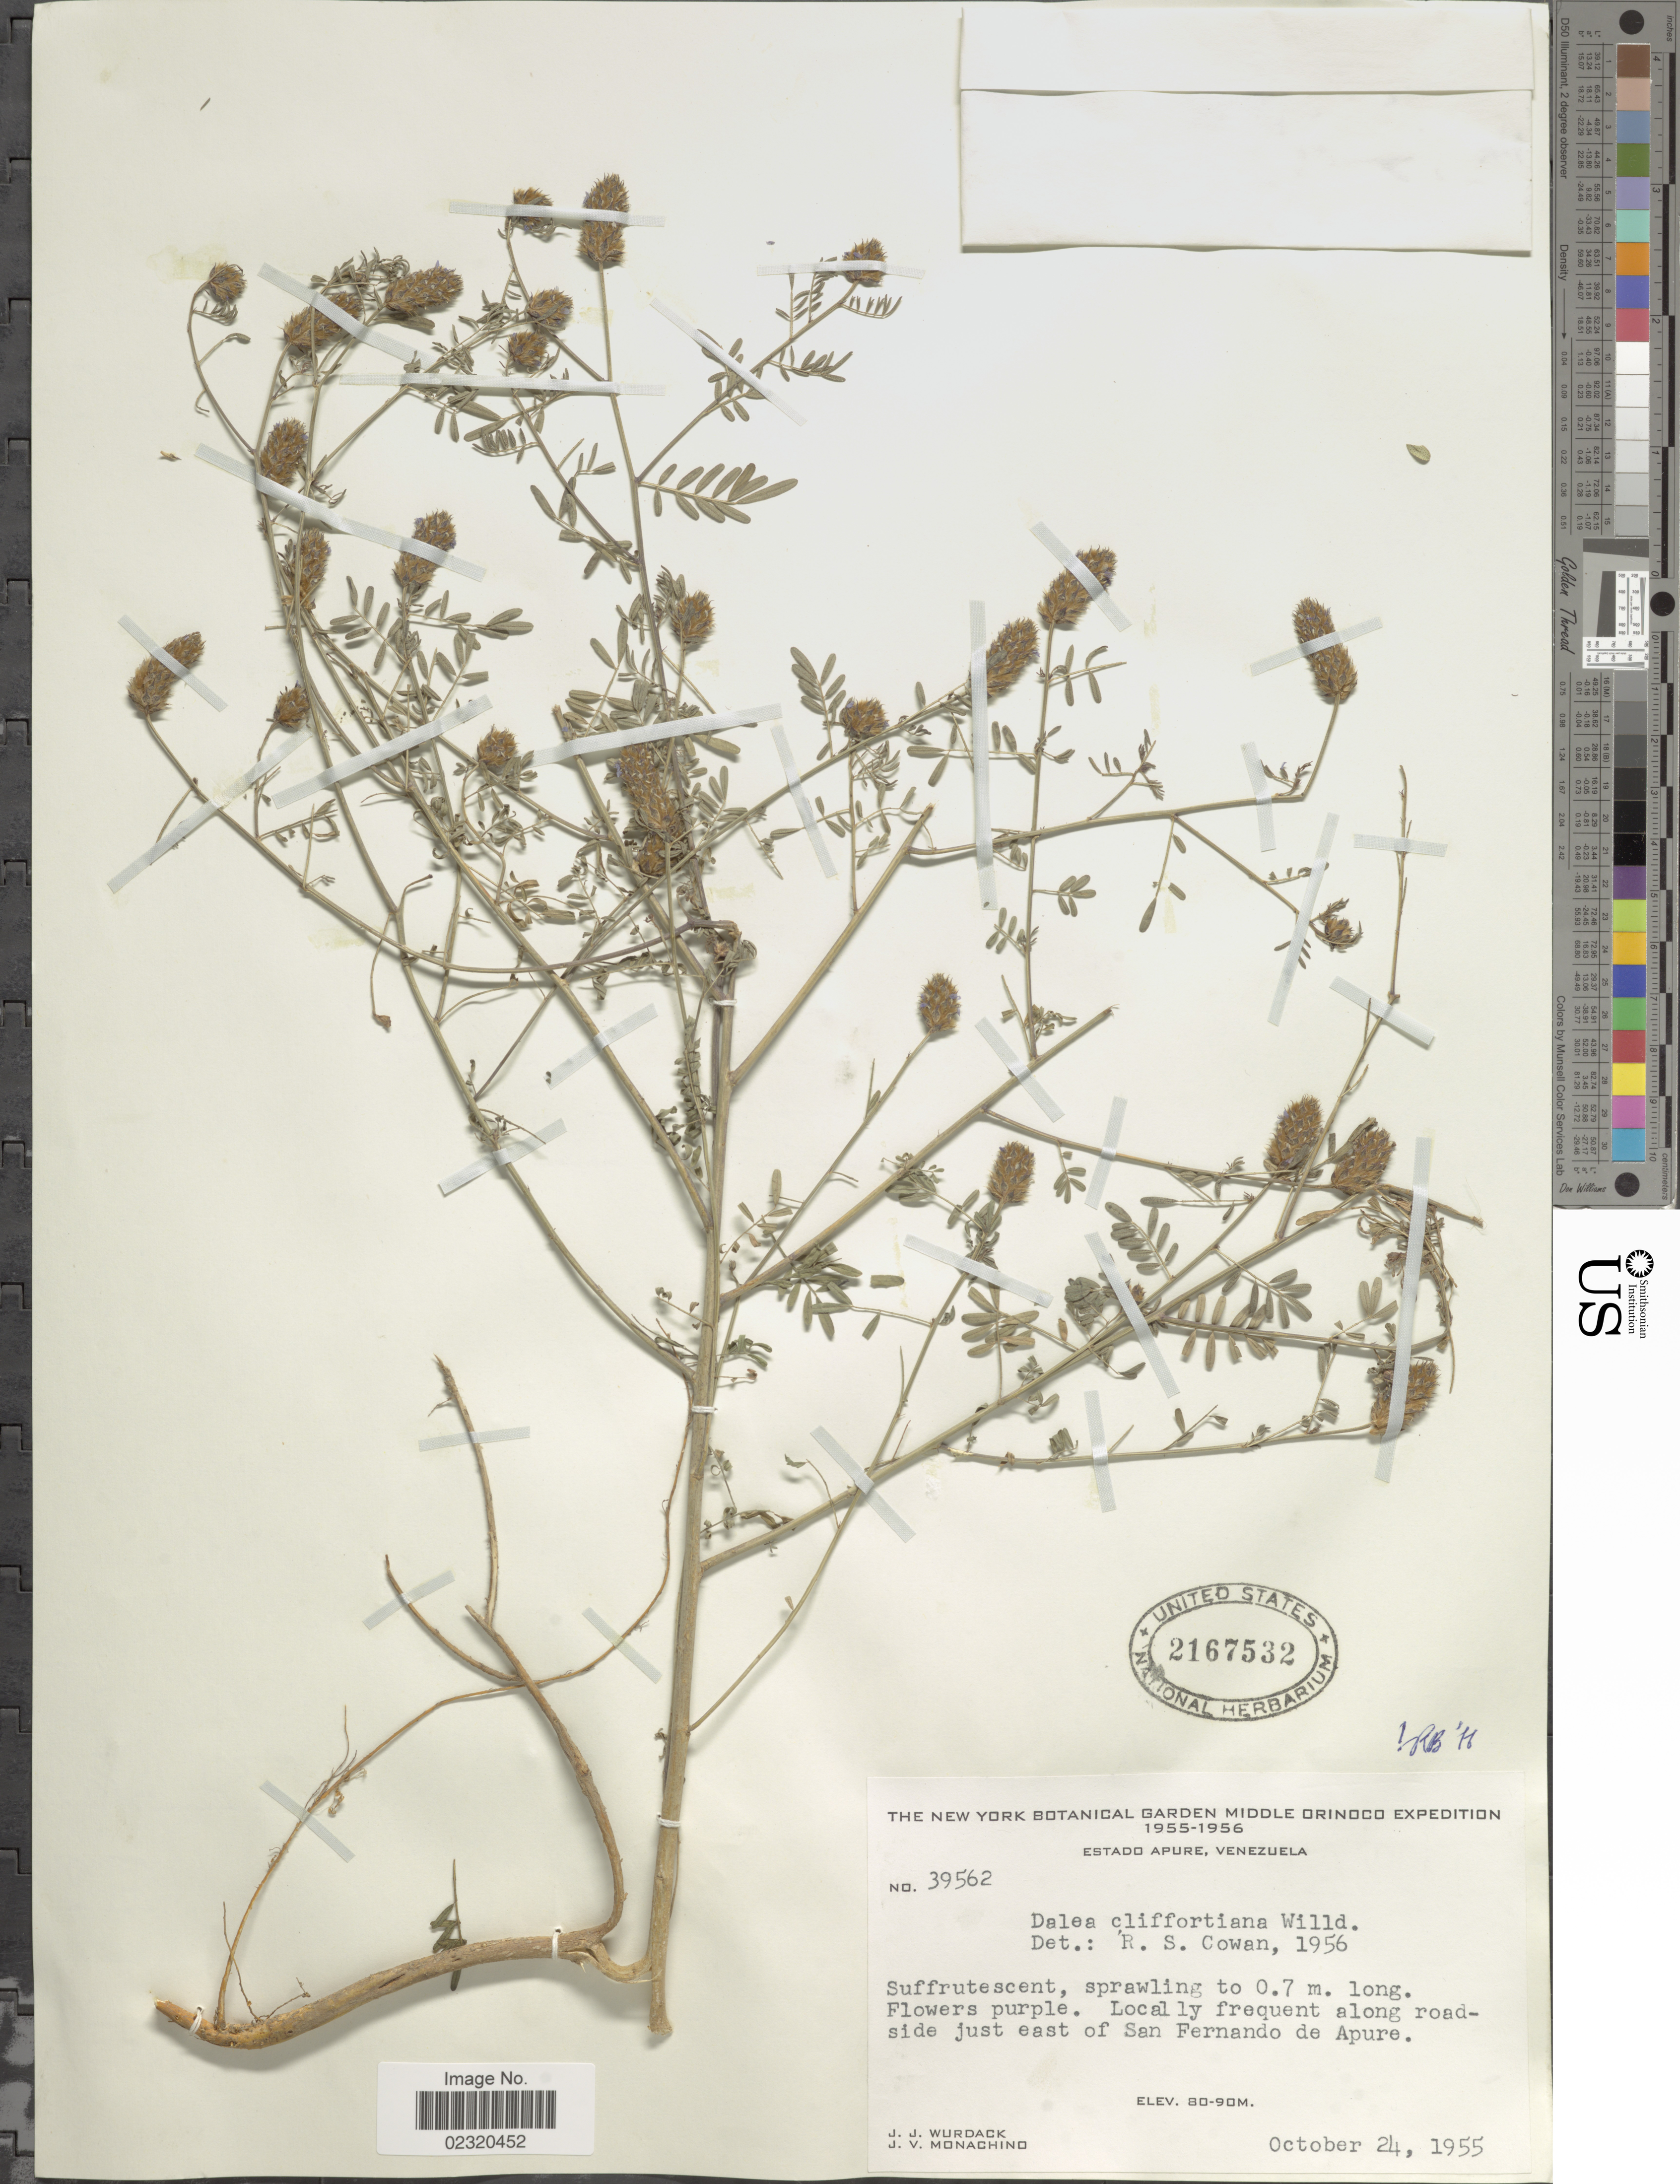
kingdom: Plantae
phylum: Tracheophyta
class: Magnoliopsida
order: Fabales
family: Fabaceae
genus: Dalea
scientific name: Dalea cliffortiana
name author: Willd.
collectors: J. J. Wurdack & J. V. Monachino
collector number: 39562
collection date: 1955-10-24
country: Venezuela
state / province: Apure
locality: Just east of San Fernando de Apure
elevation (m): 80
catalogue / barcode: US 2167532